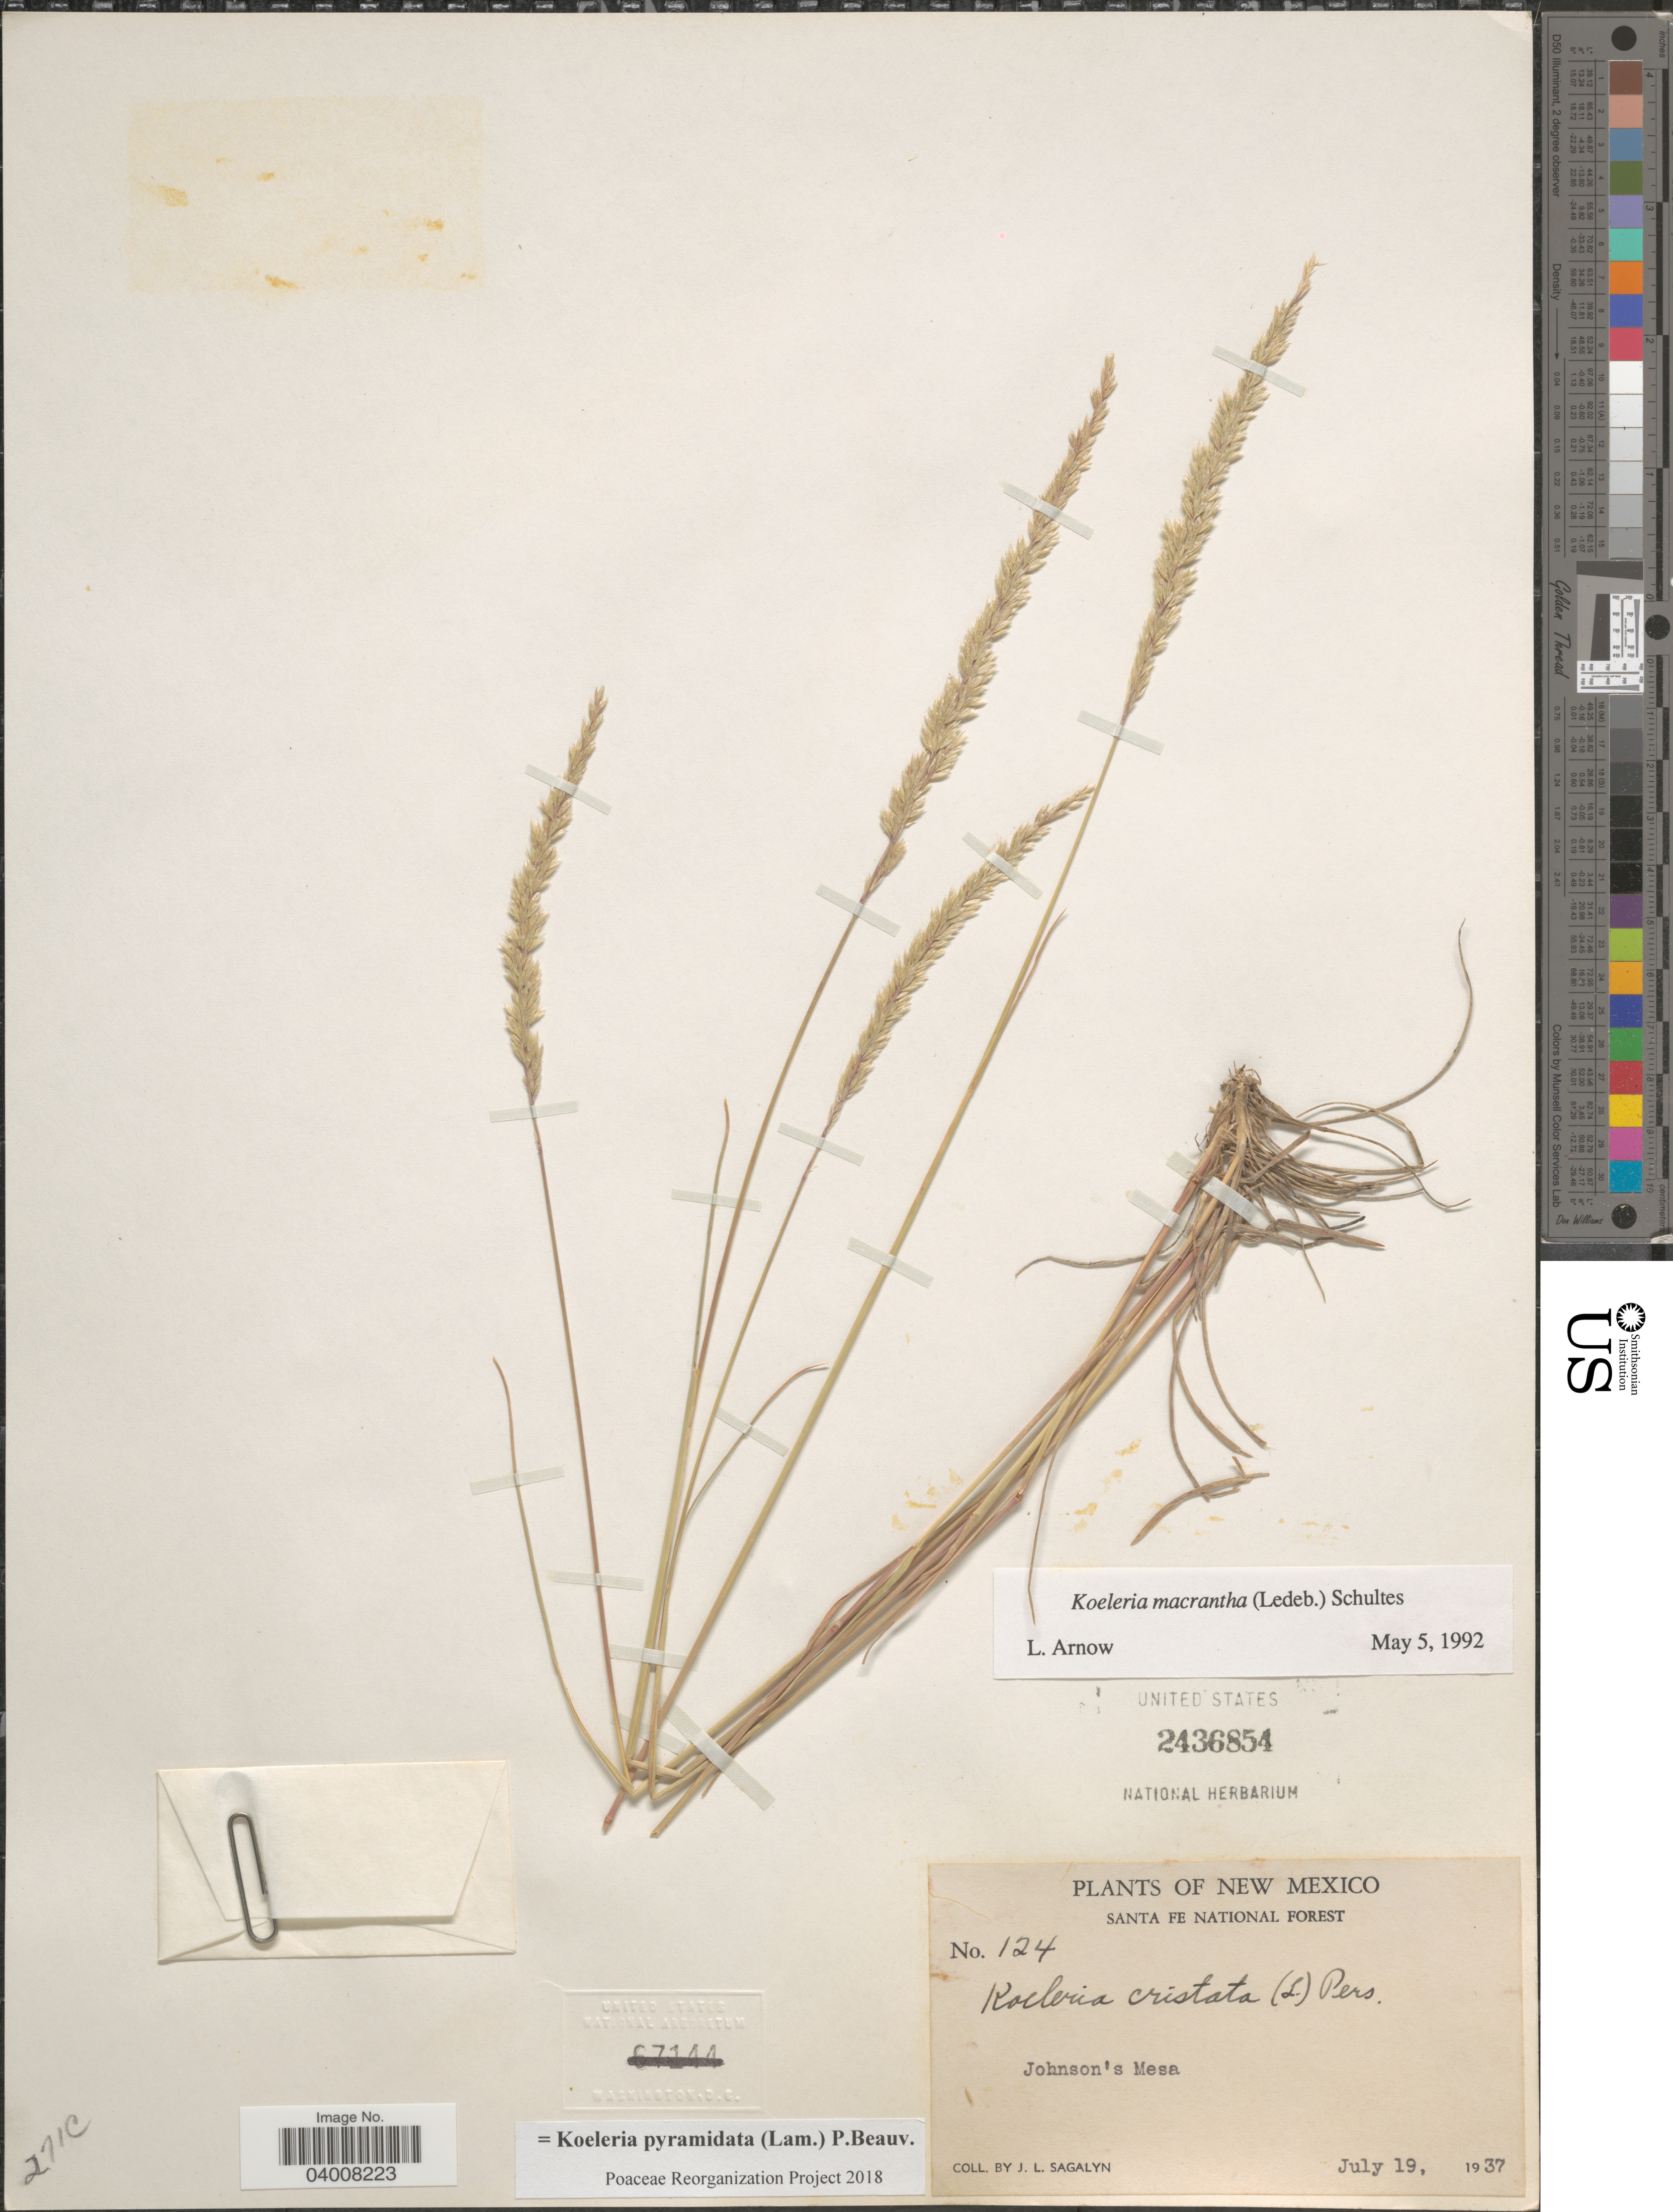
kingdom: Plantae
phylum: Tracheophyta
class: Liliopsida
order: Poales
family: Poaceae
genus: Koeleria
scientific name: Koeleria pyramidata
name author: (Lam.) P. Beauv.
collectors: J. Sagalyn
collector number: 124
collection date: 1937-07-19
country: United States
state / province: New Mexico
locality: Santa Fe National Forest. Johnson's Mesa.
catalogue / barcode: US 2436854